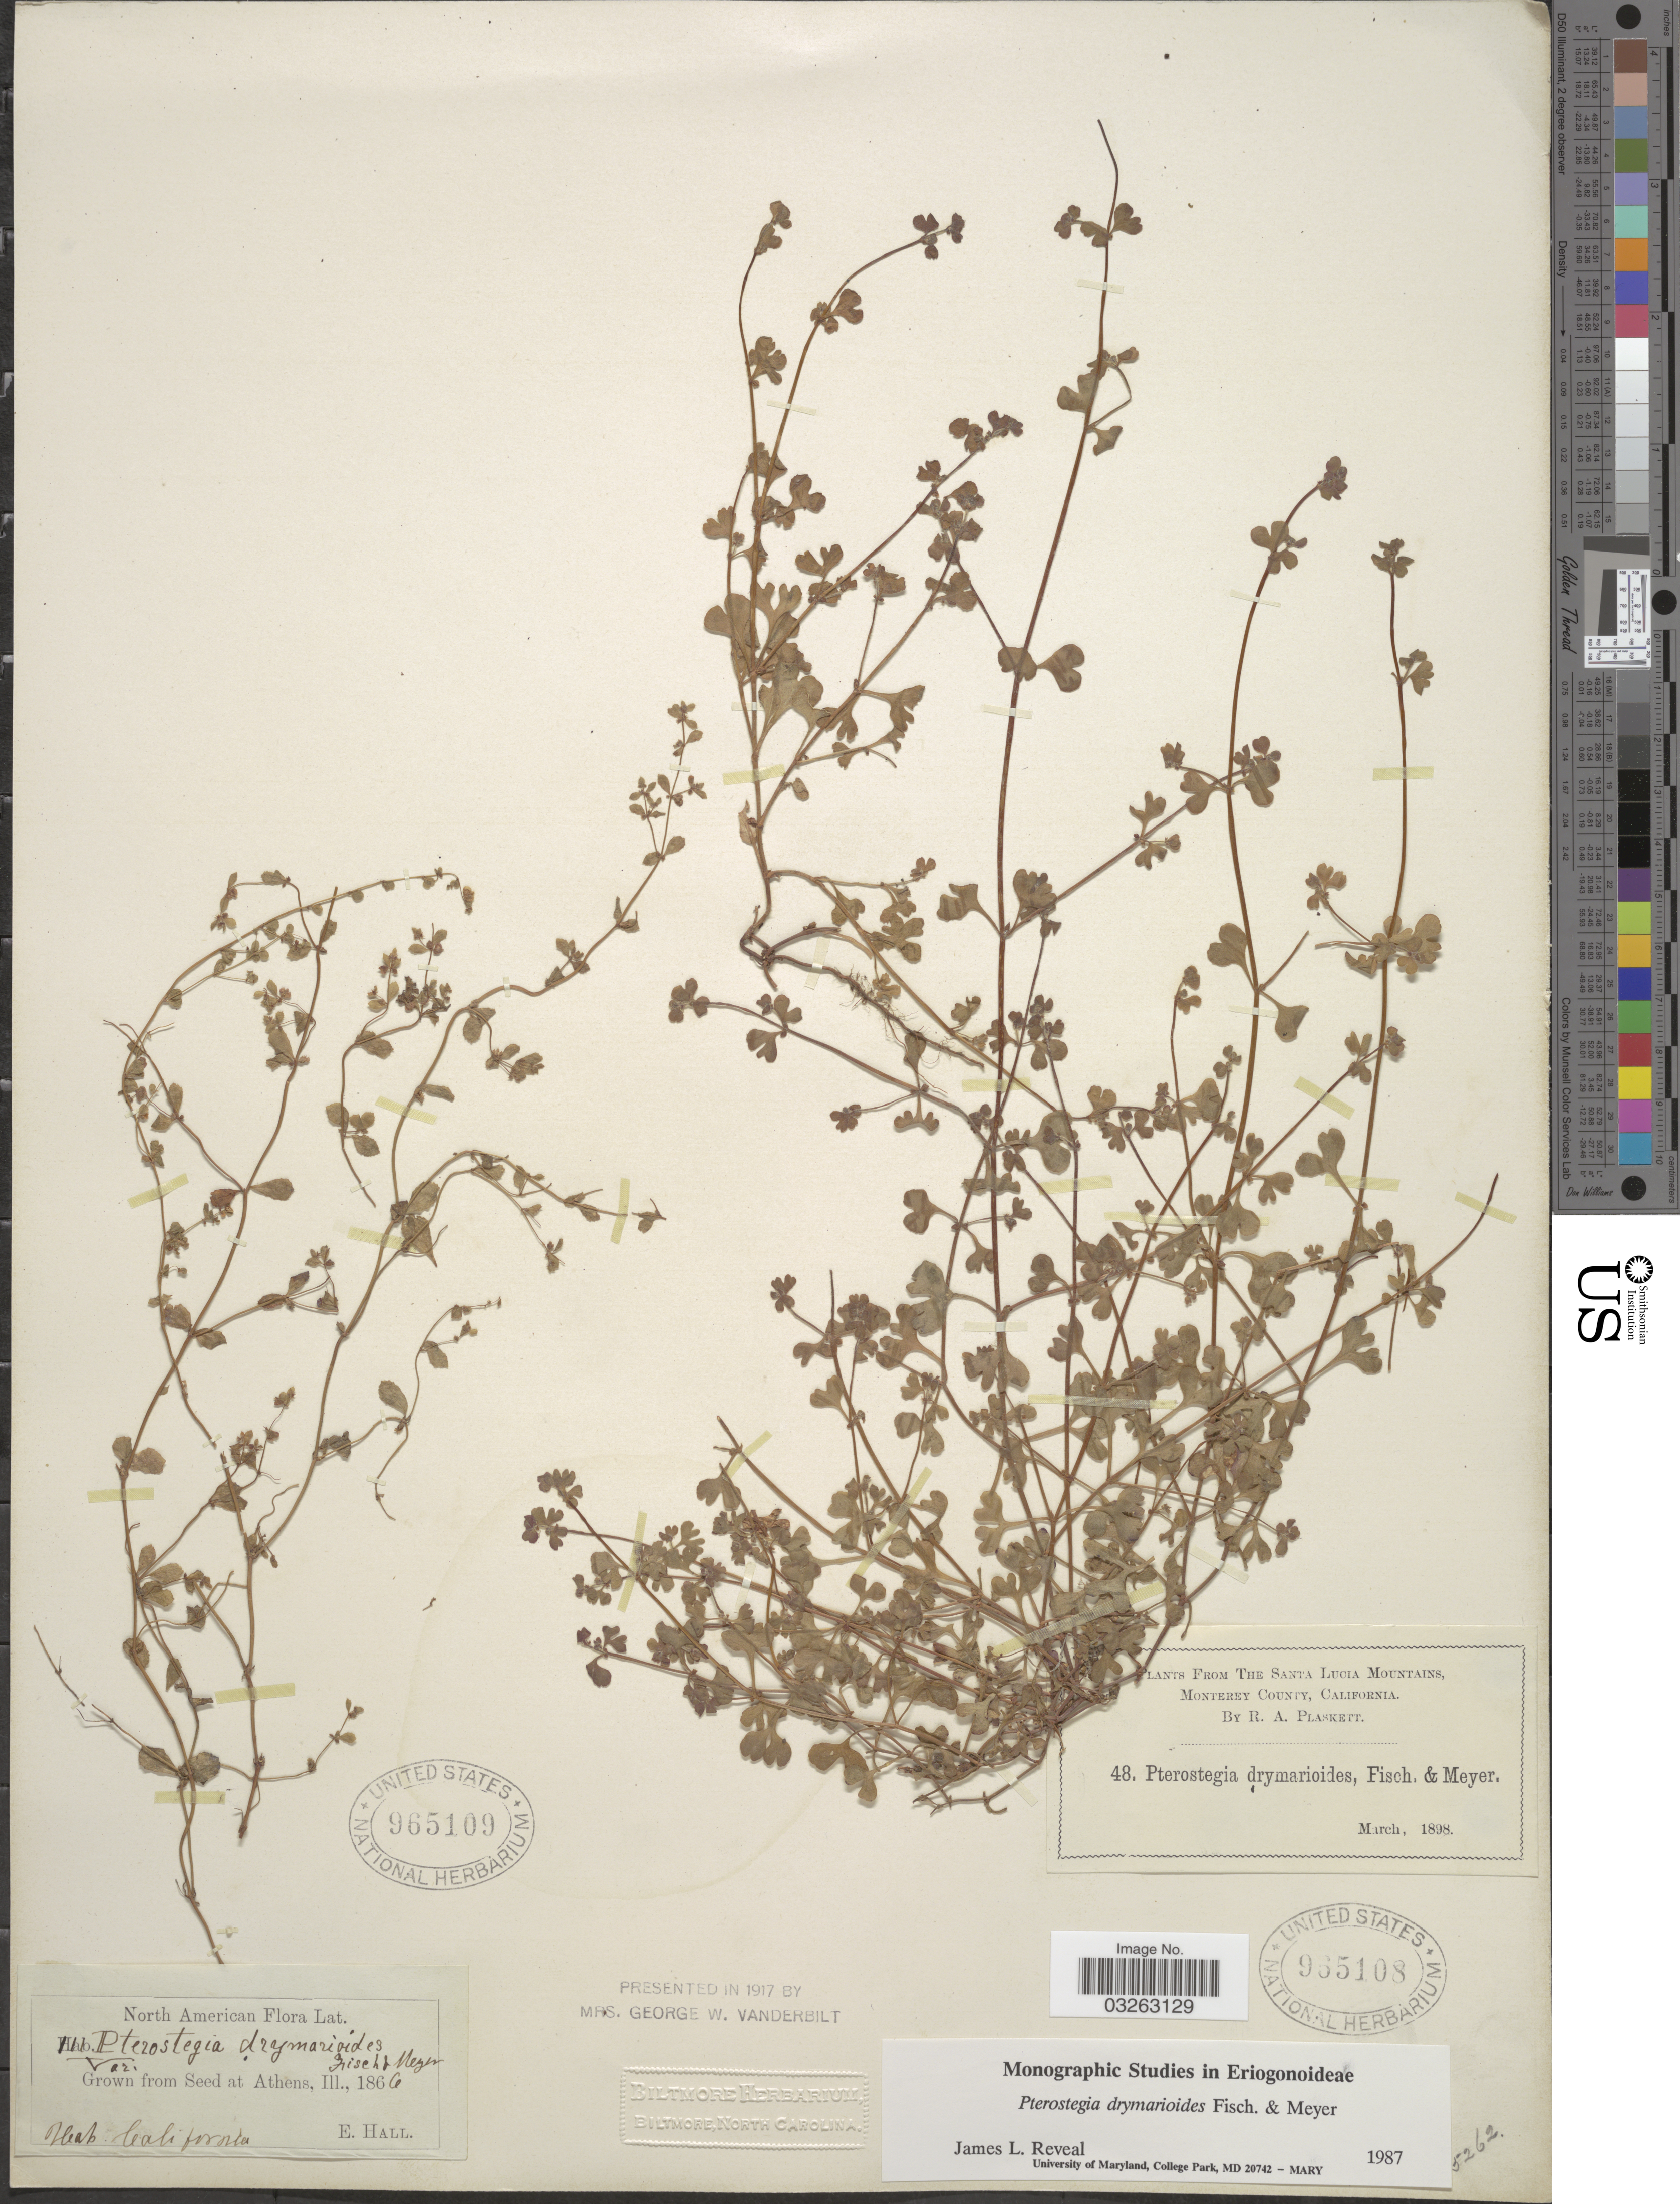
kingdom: Plantae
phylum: Tracheophyta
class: Magnoliopsida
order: Caryophyllales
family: Polygonaceae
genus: Pterostegia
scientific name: Pterostegia drymarioides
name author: Fisch. & C.A. Mey.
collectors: E. Hall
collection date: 1866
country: United States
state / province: California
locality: Grown from Seed at Athens.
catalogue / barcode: US 965109